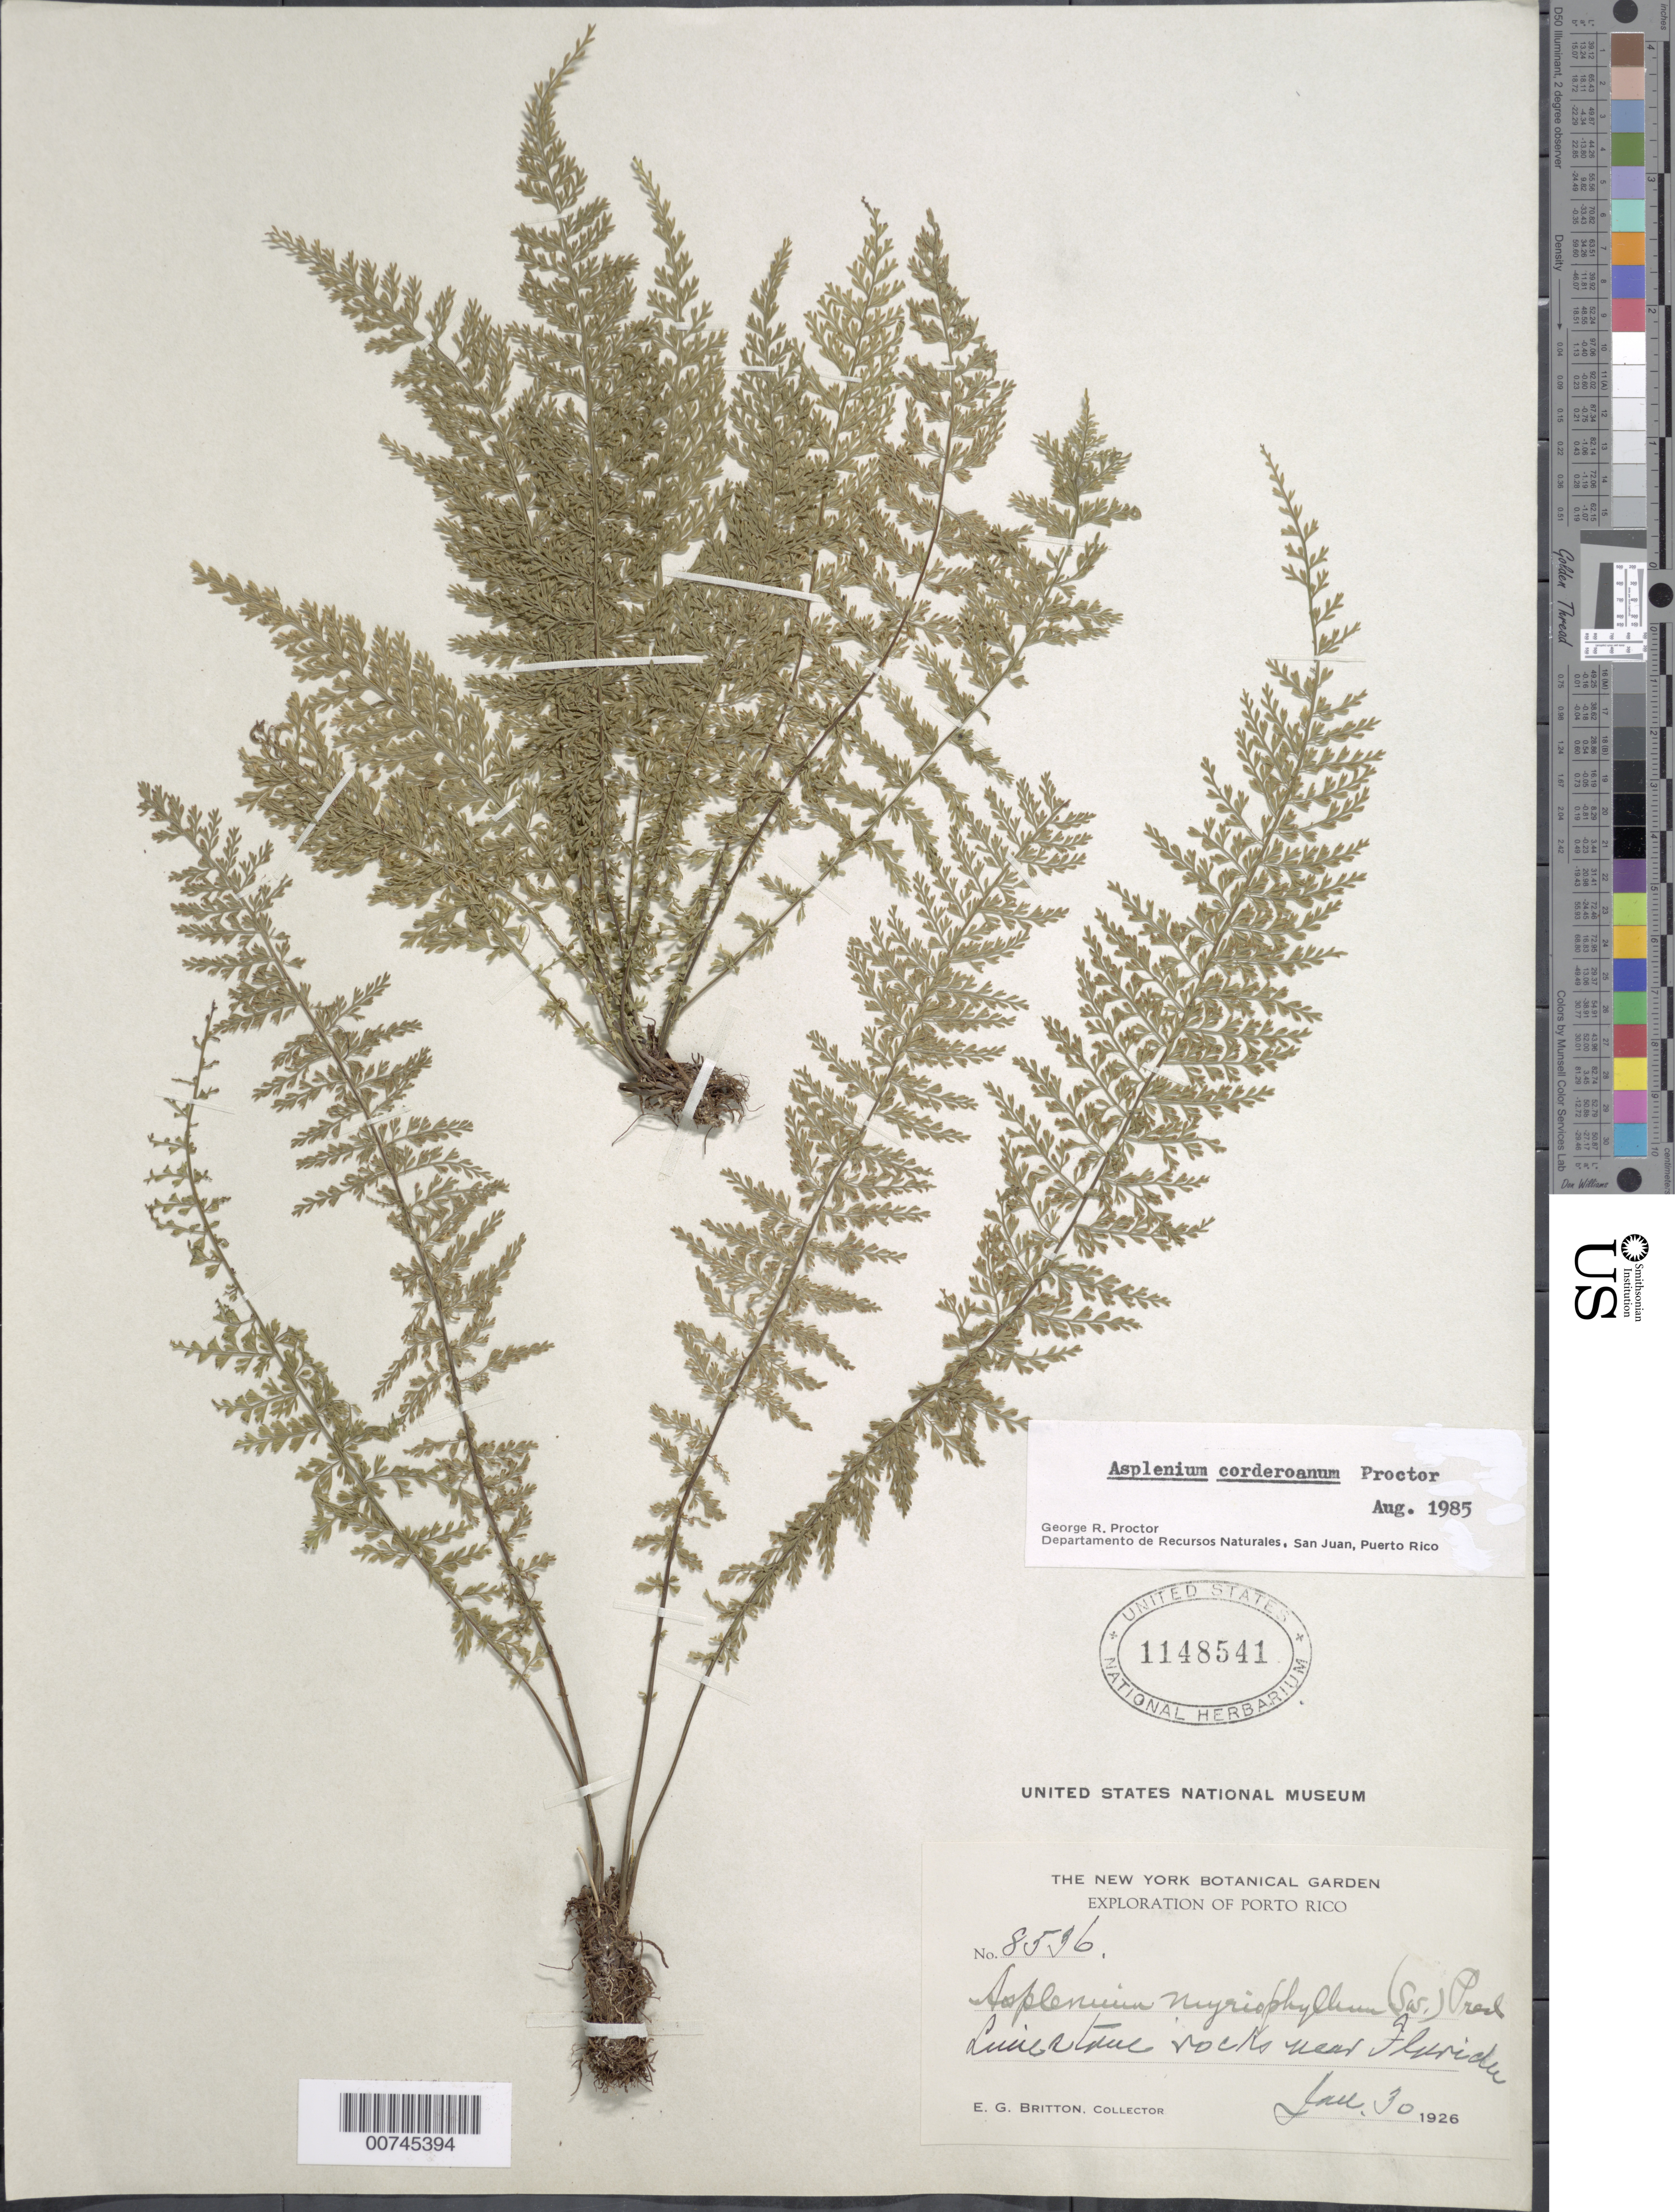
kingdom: Plantae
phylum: Tracheophyta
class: Polypodiopsida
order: Polypodiales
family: Aspleniaceae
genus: Asplenium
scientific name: Asplenium corderoanum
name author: Proctor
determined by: Proctor, G. R.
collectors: E. G. Britton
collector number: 8536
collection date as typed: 30 Jan 1926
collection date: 1926-01-30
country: Puerto Rico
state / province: Florida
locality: Near Florida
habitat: Limestone rocks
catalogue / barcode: US 1148541